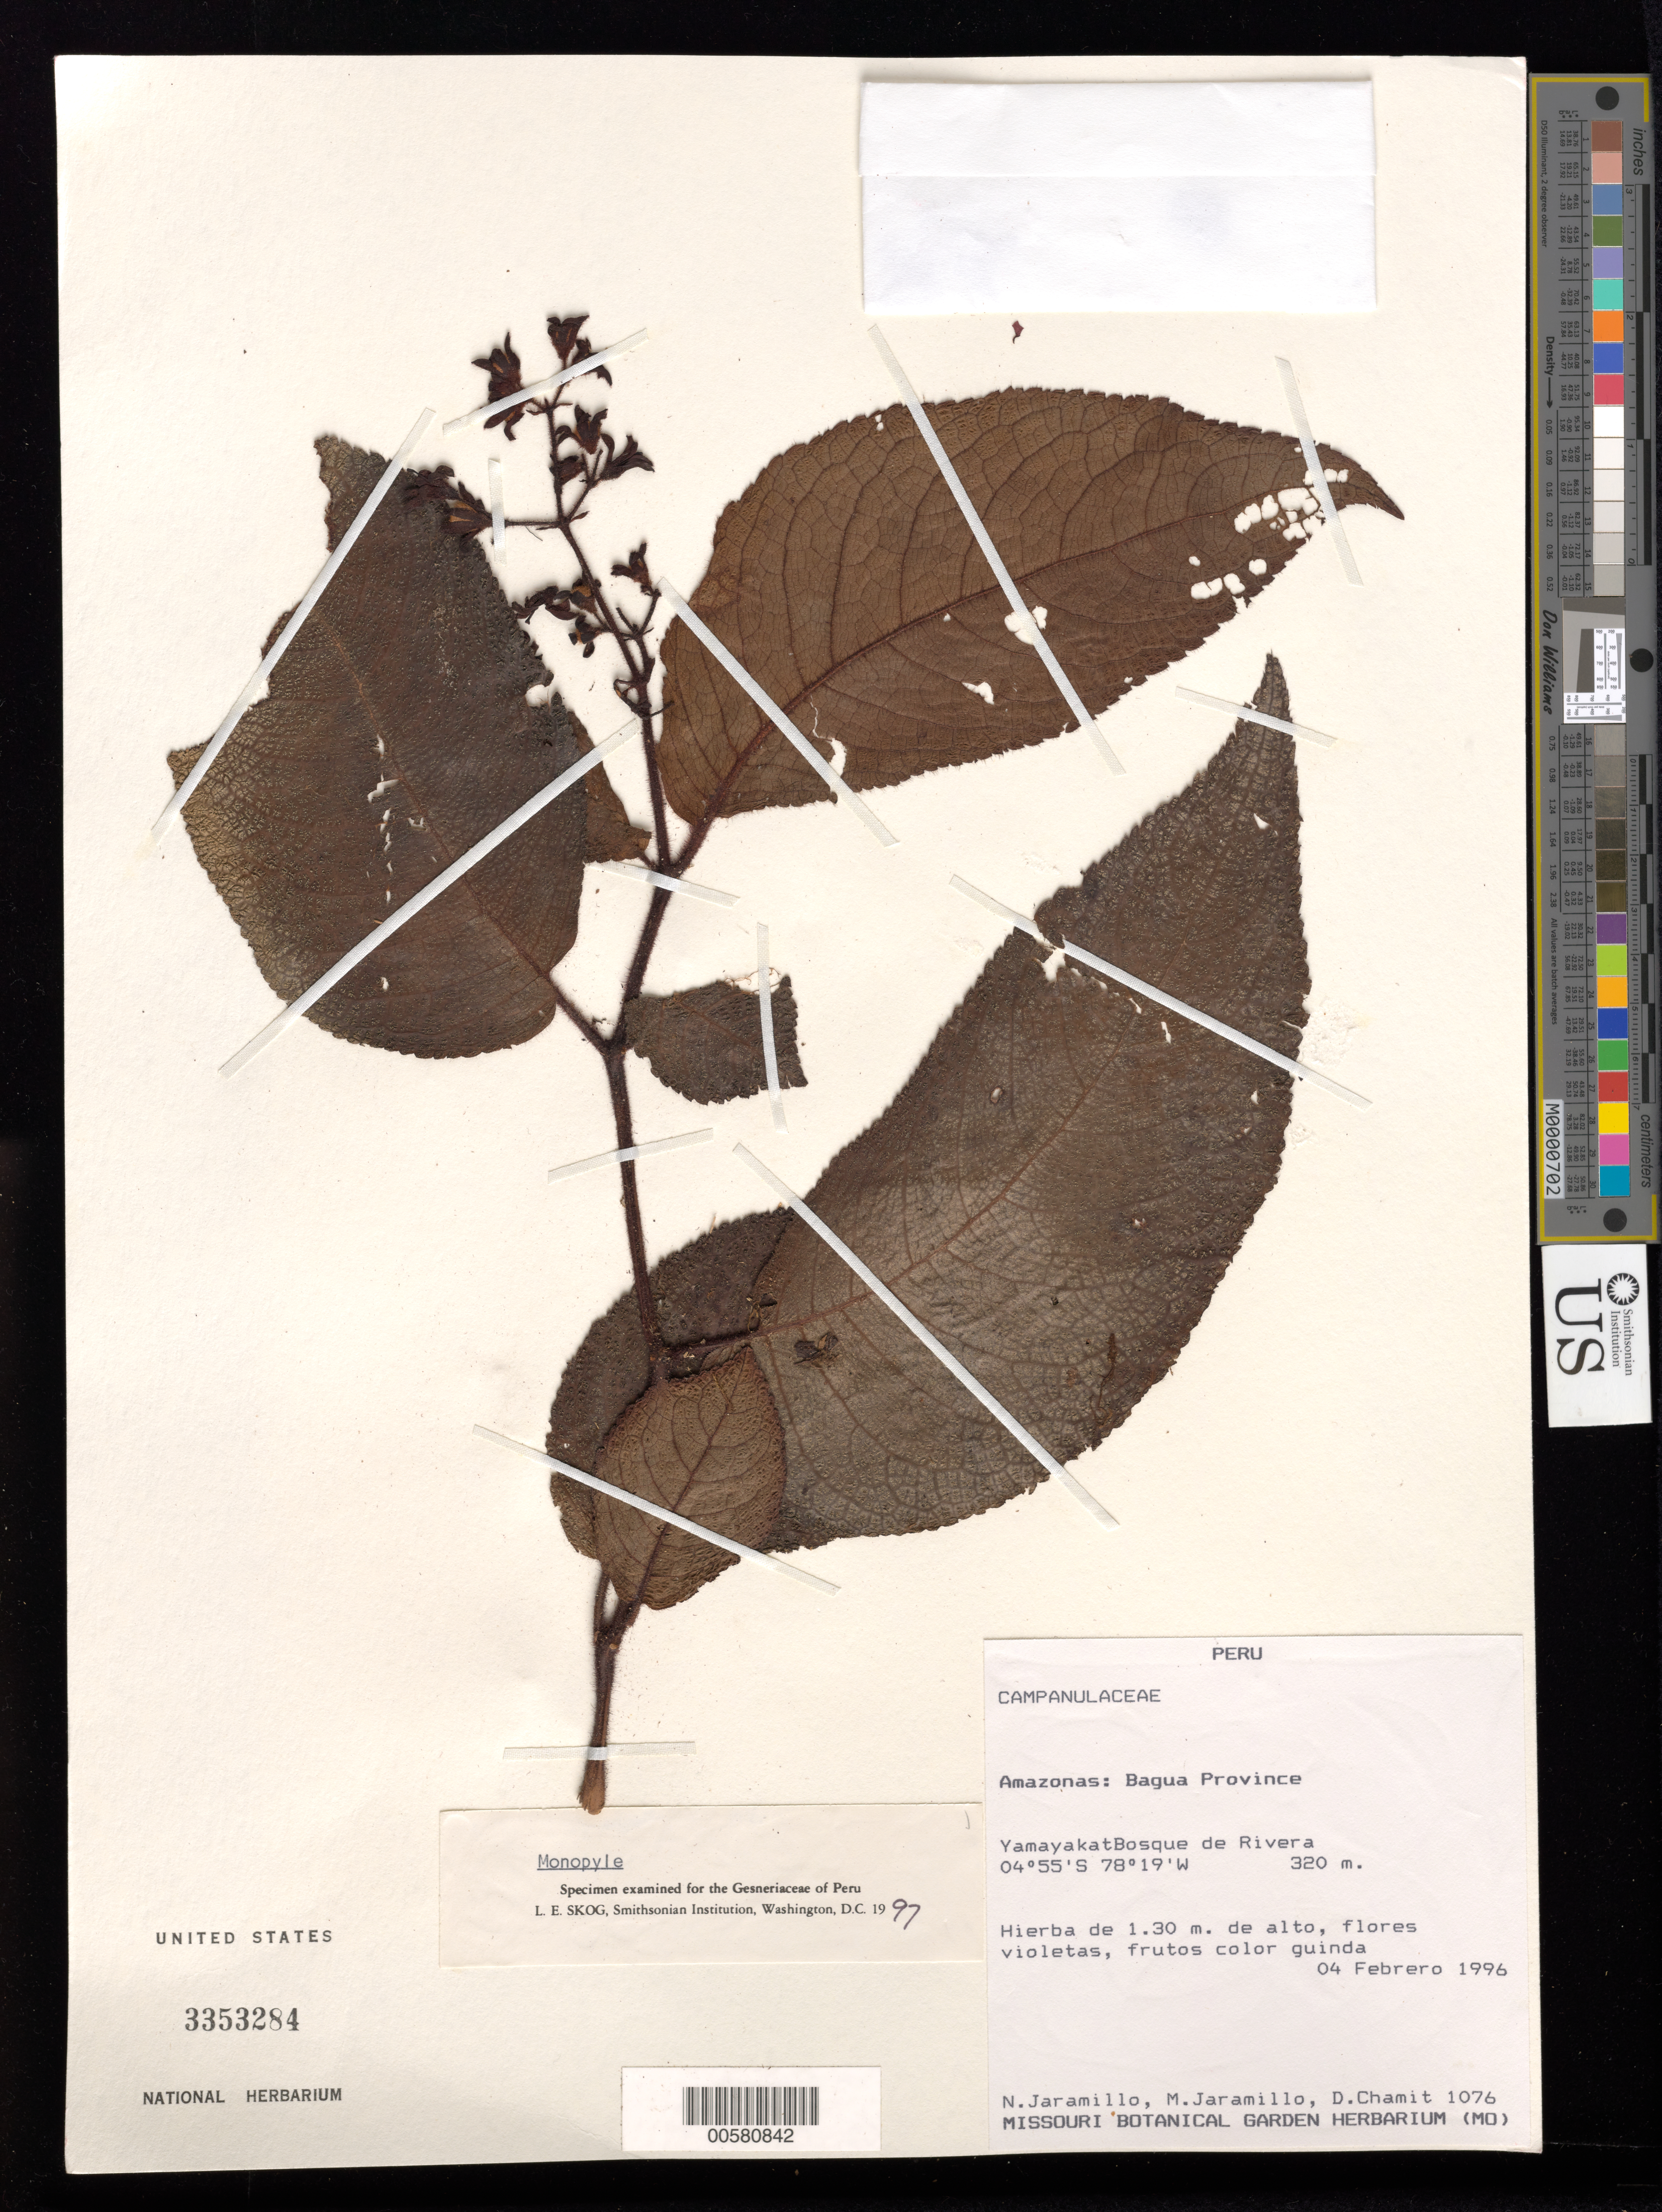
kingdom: Plantae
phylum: Tracheophyta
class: Magnoliopsida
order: Lamiales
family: Gesneriaceae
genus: Monopyle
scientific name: Monopyle sp.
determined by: Skog, Laurence E.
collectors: N. Jaramillo, M. Jaramillo & D. Chamit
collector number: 1076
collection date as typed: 04 Feb 1996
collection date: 1996-02-04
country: Peru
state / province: Amazonas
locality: Prov. Bagua; Yamayakat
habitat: Bosque de Rivera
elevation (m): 320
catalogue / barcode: US 3353284